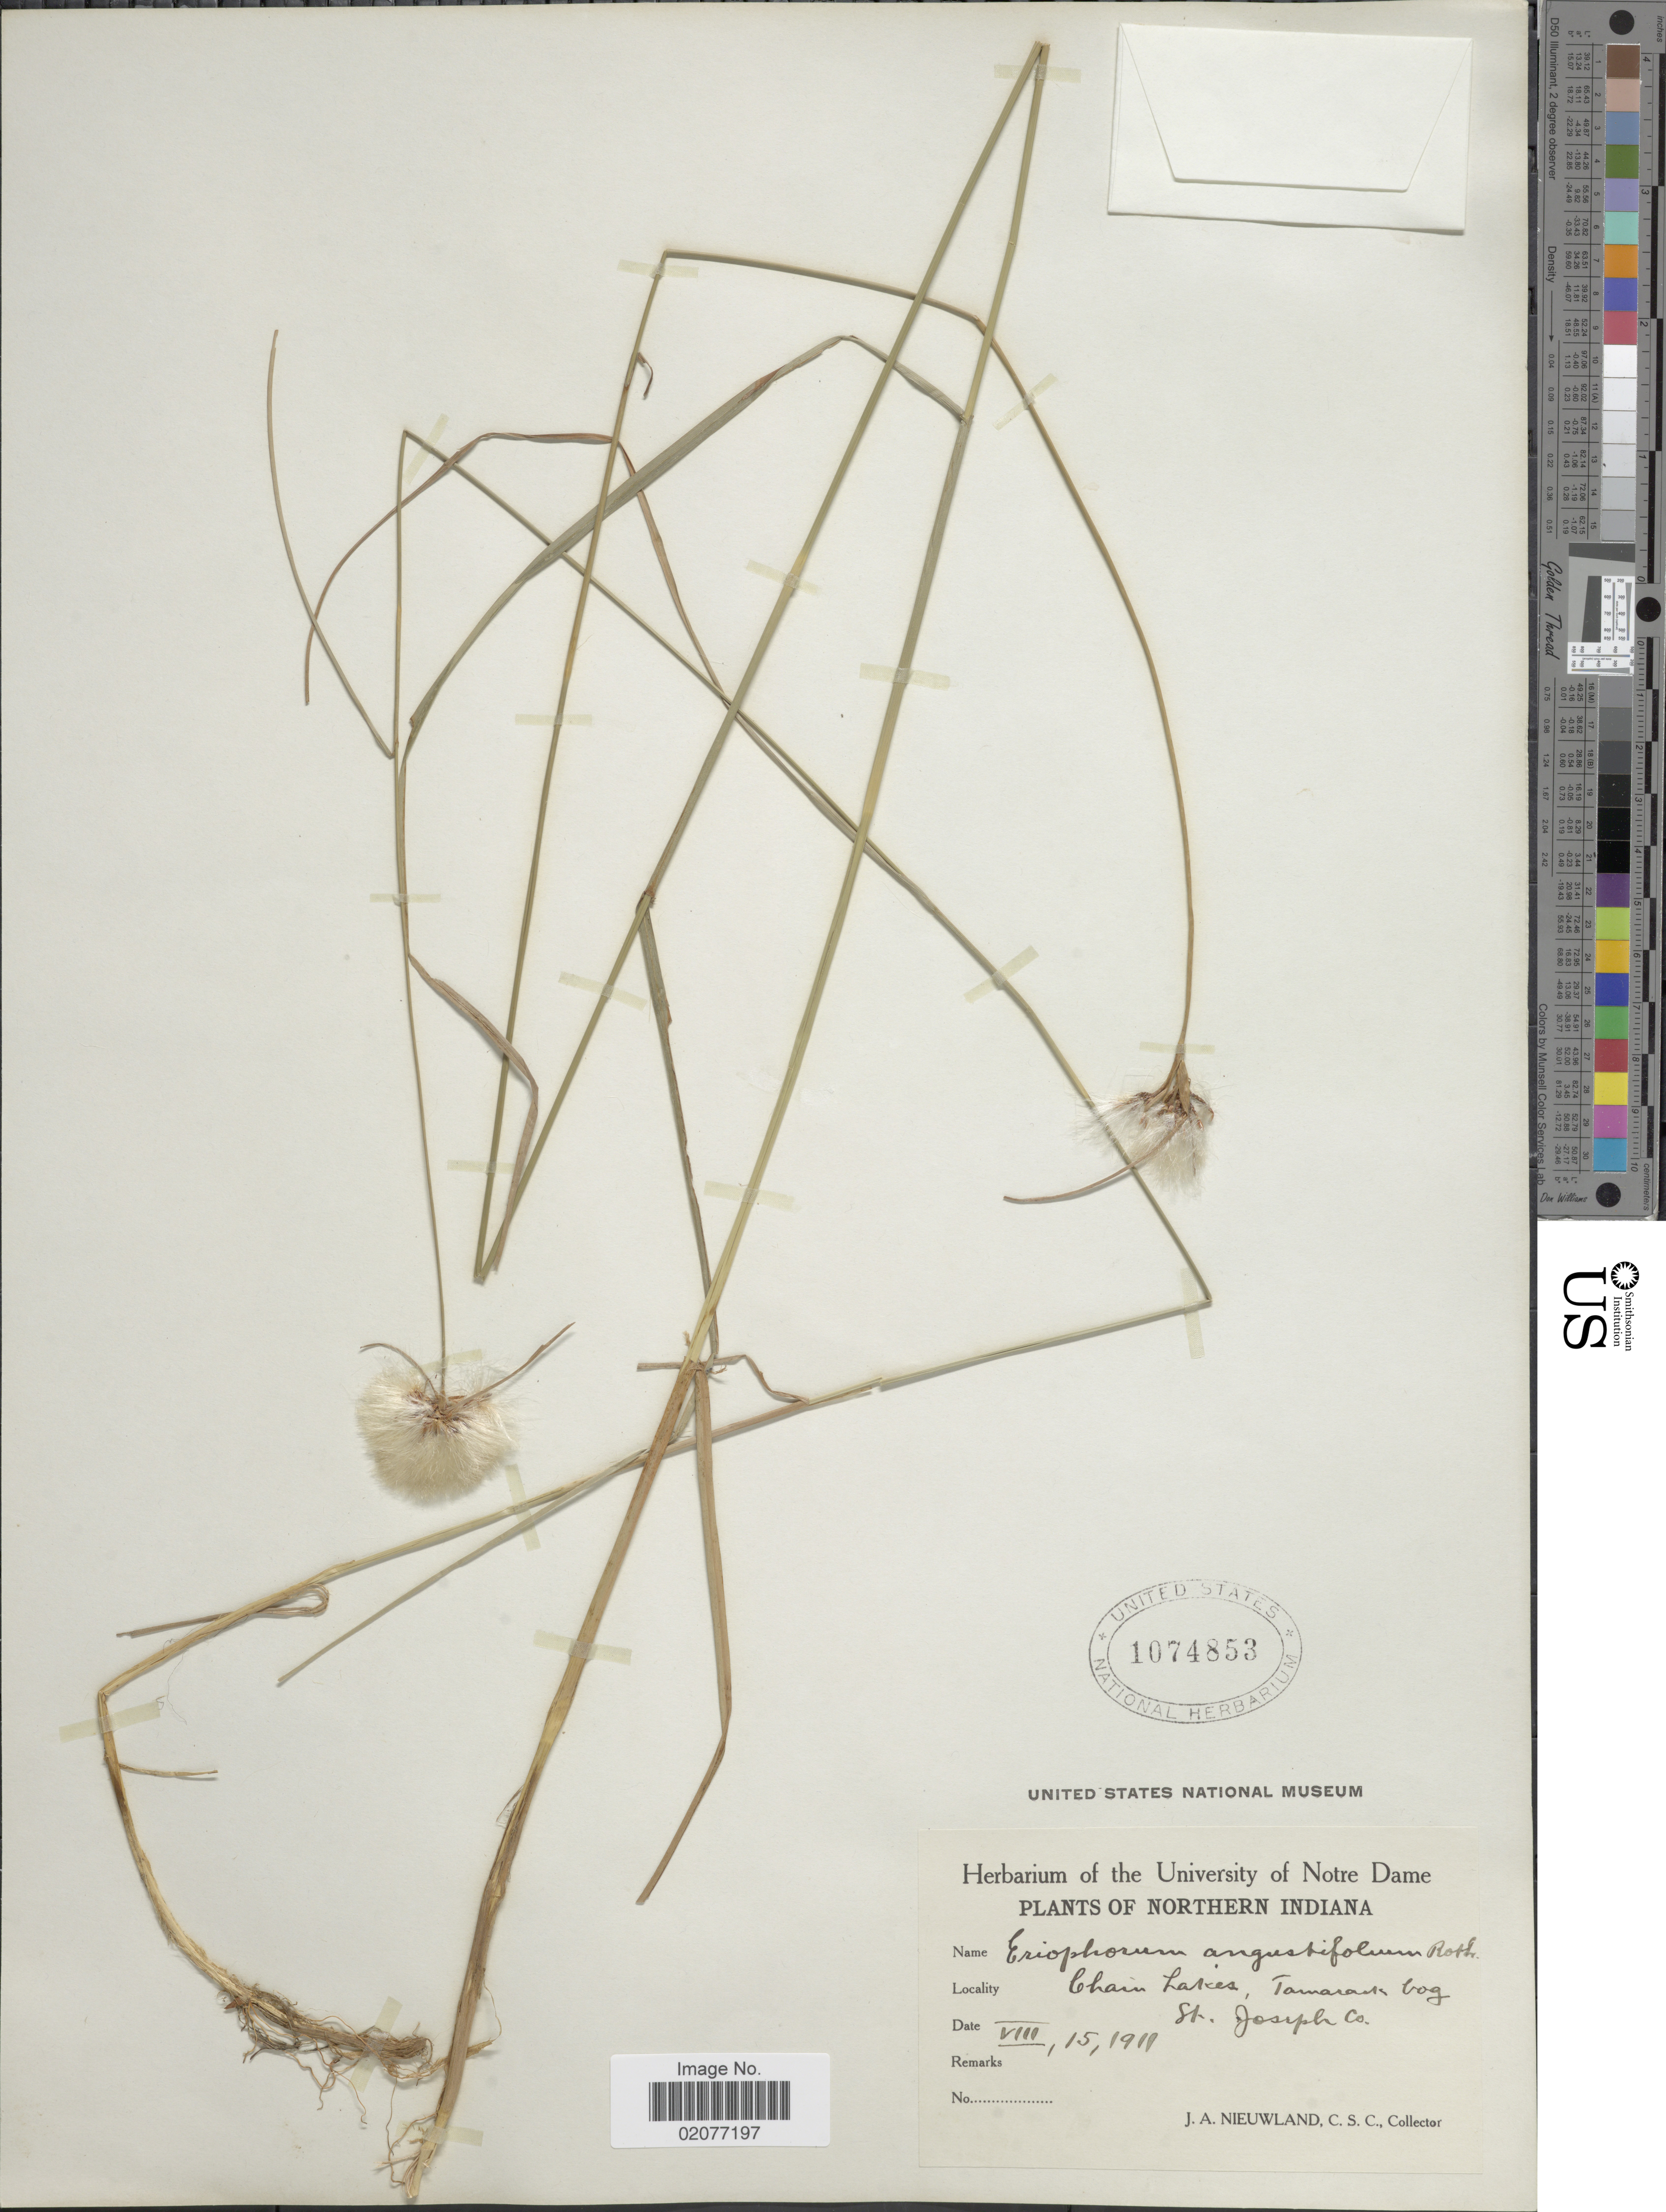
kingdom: Plantae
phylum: Tracheophyta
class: Liliopsida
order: Poales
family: Cyperaceae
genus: Eriophorum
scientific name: Eriophorum angustifolium subsp. angustifolium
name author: Honck.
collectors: J. A. Nieuwland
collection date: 1911-07-15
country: United States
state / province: Indiana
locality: Northern Indiana. Chan Lakes, Tamarak bog, St. Joseph Co.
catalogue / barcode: US 1074853